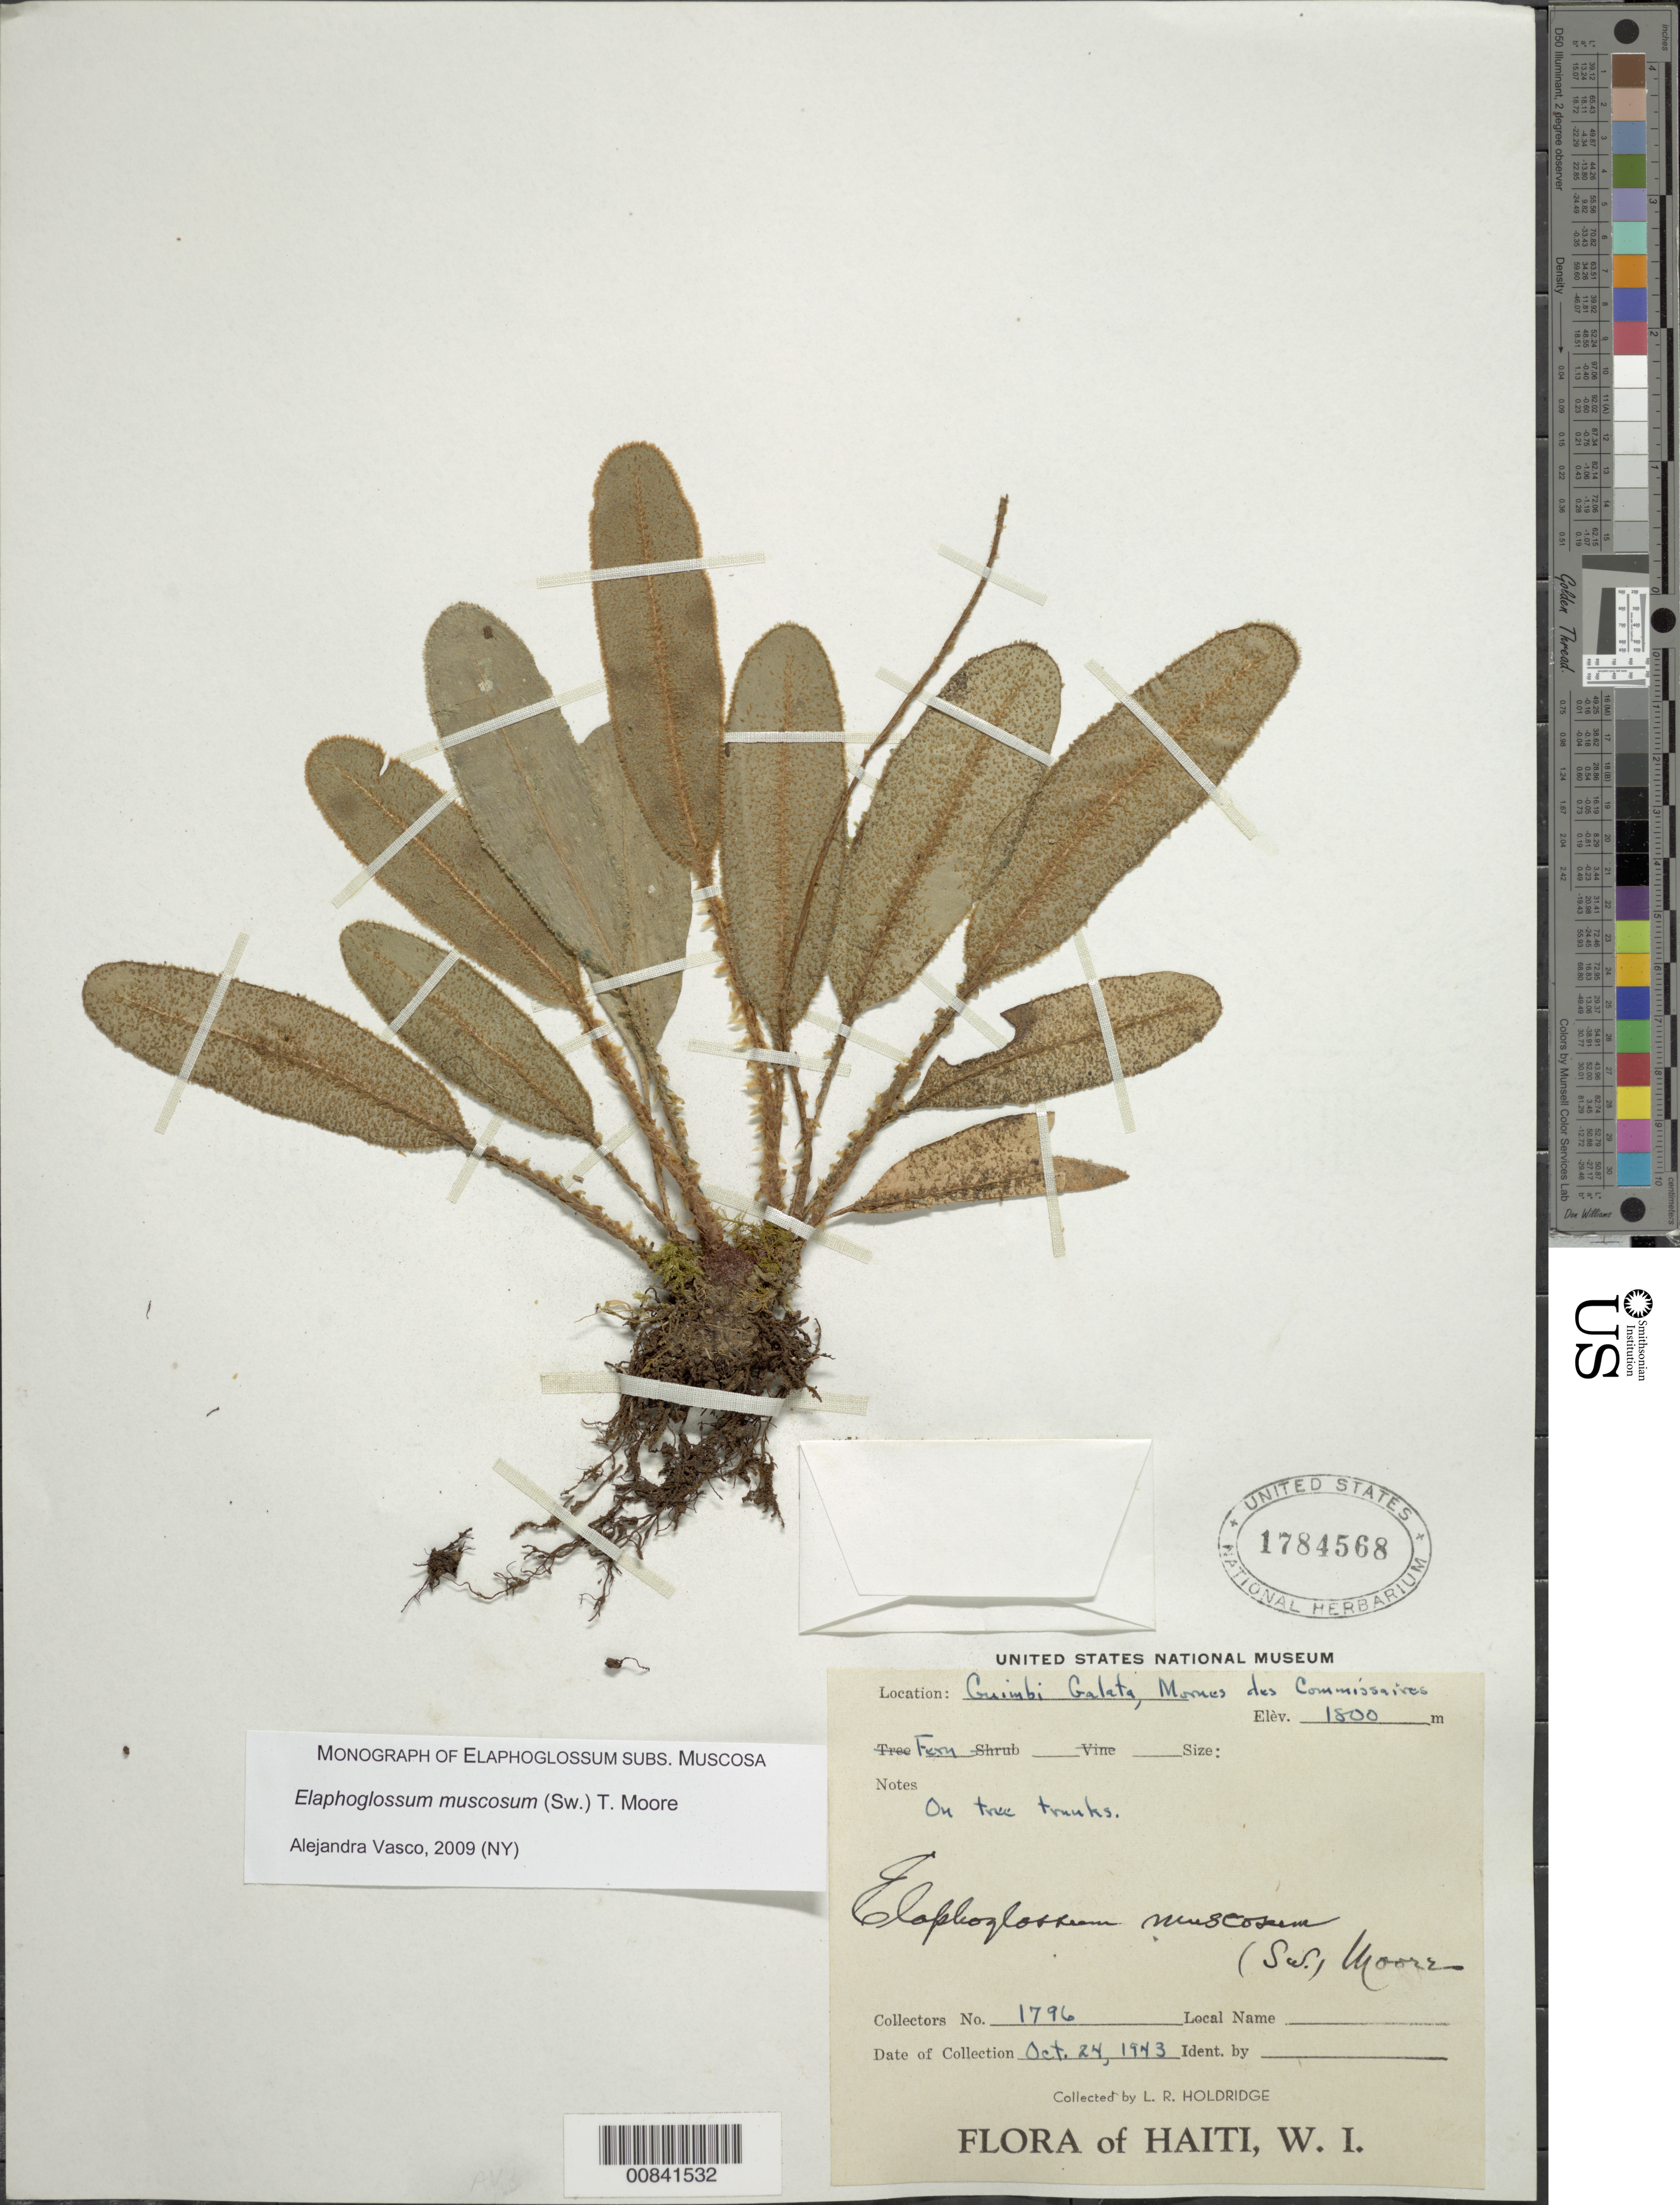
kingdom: Plantae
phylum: Tracheophyta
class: Polypodiopsida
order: Polypodiales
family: Dryopteridaceae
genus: Elaphoglossum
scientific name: Elaphoglossum muscosum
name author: (Sw.) T. Moore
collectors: L. Holdridge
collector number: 1796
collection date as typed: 24 Oct 1943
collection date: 1943-10-24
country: Haiti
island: Hispaniola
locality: Guimbi Galata, Mornes des Commissaires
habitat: Tree trunks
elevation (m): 1800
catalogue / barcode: US 1784568